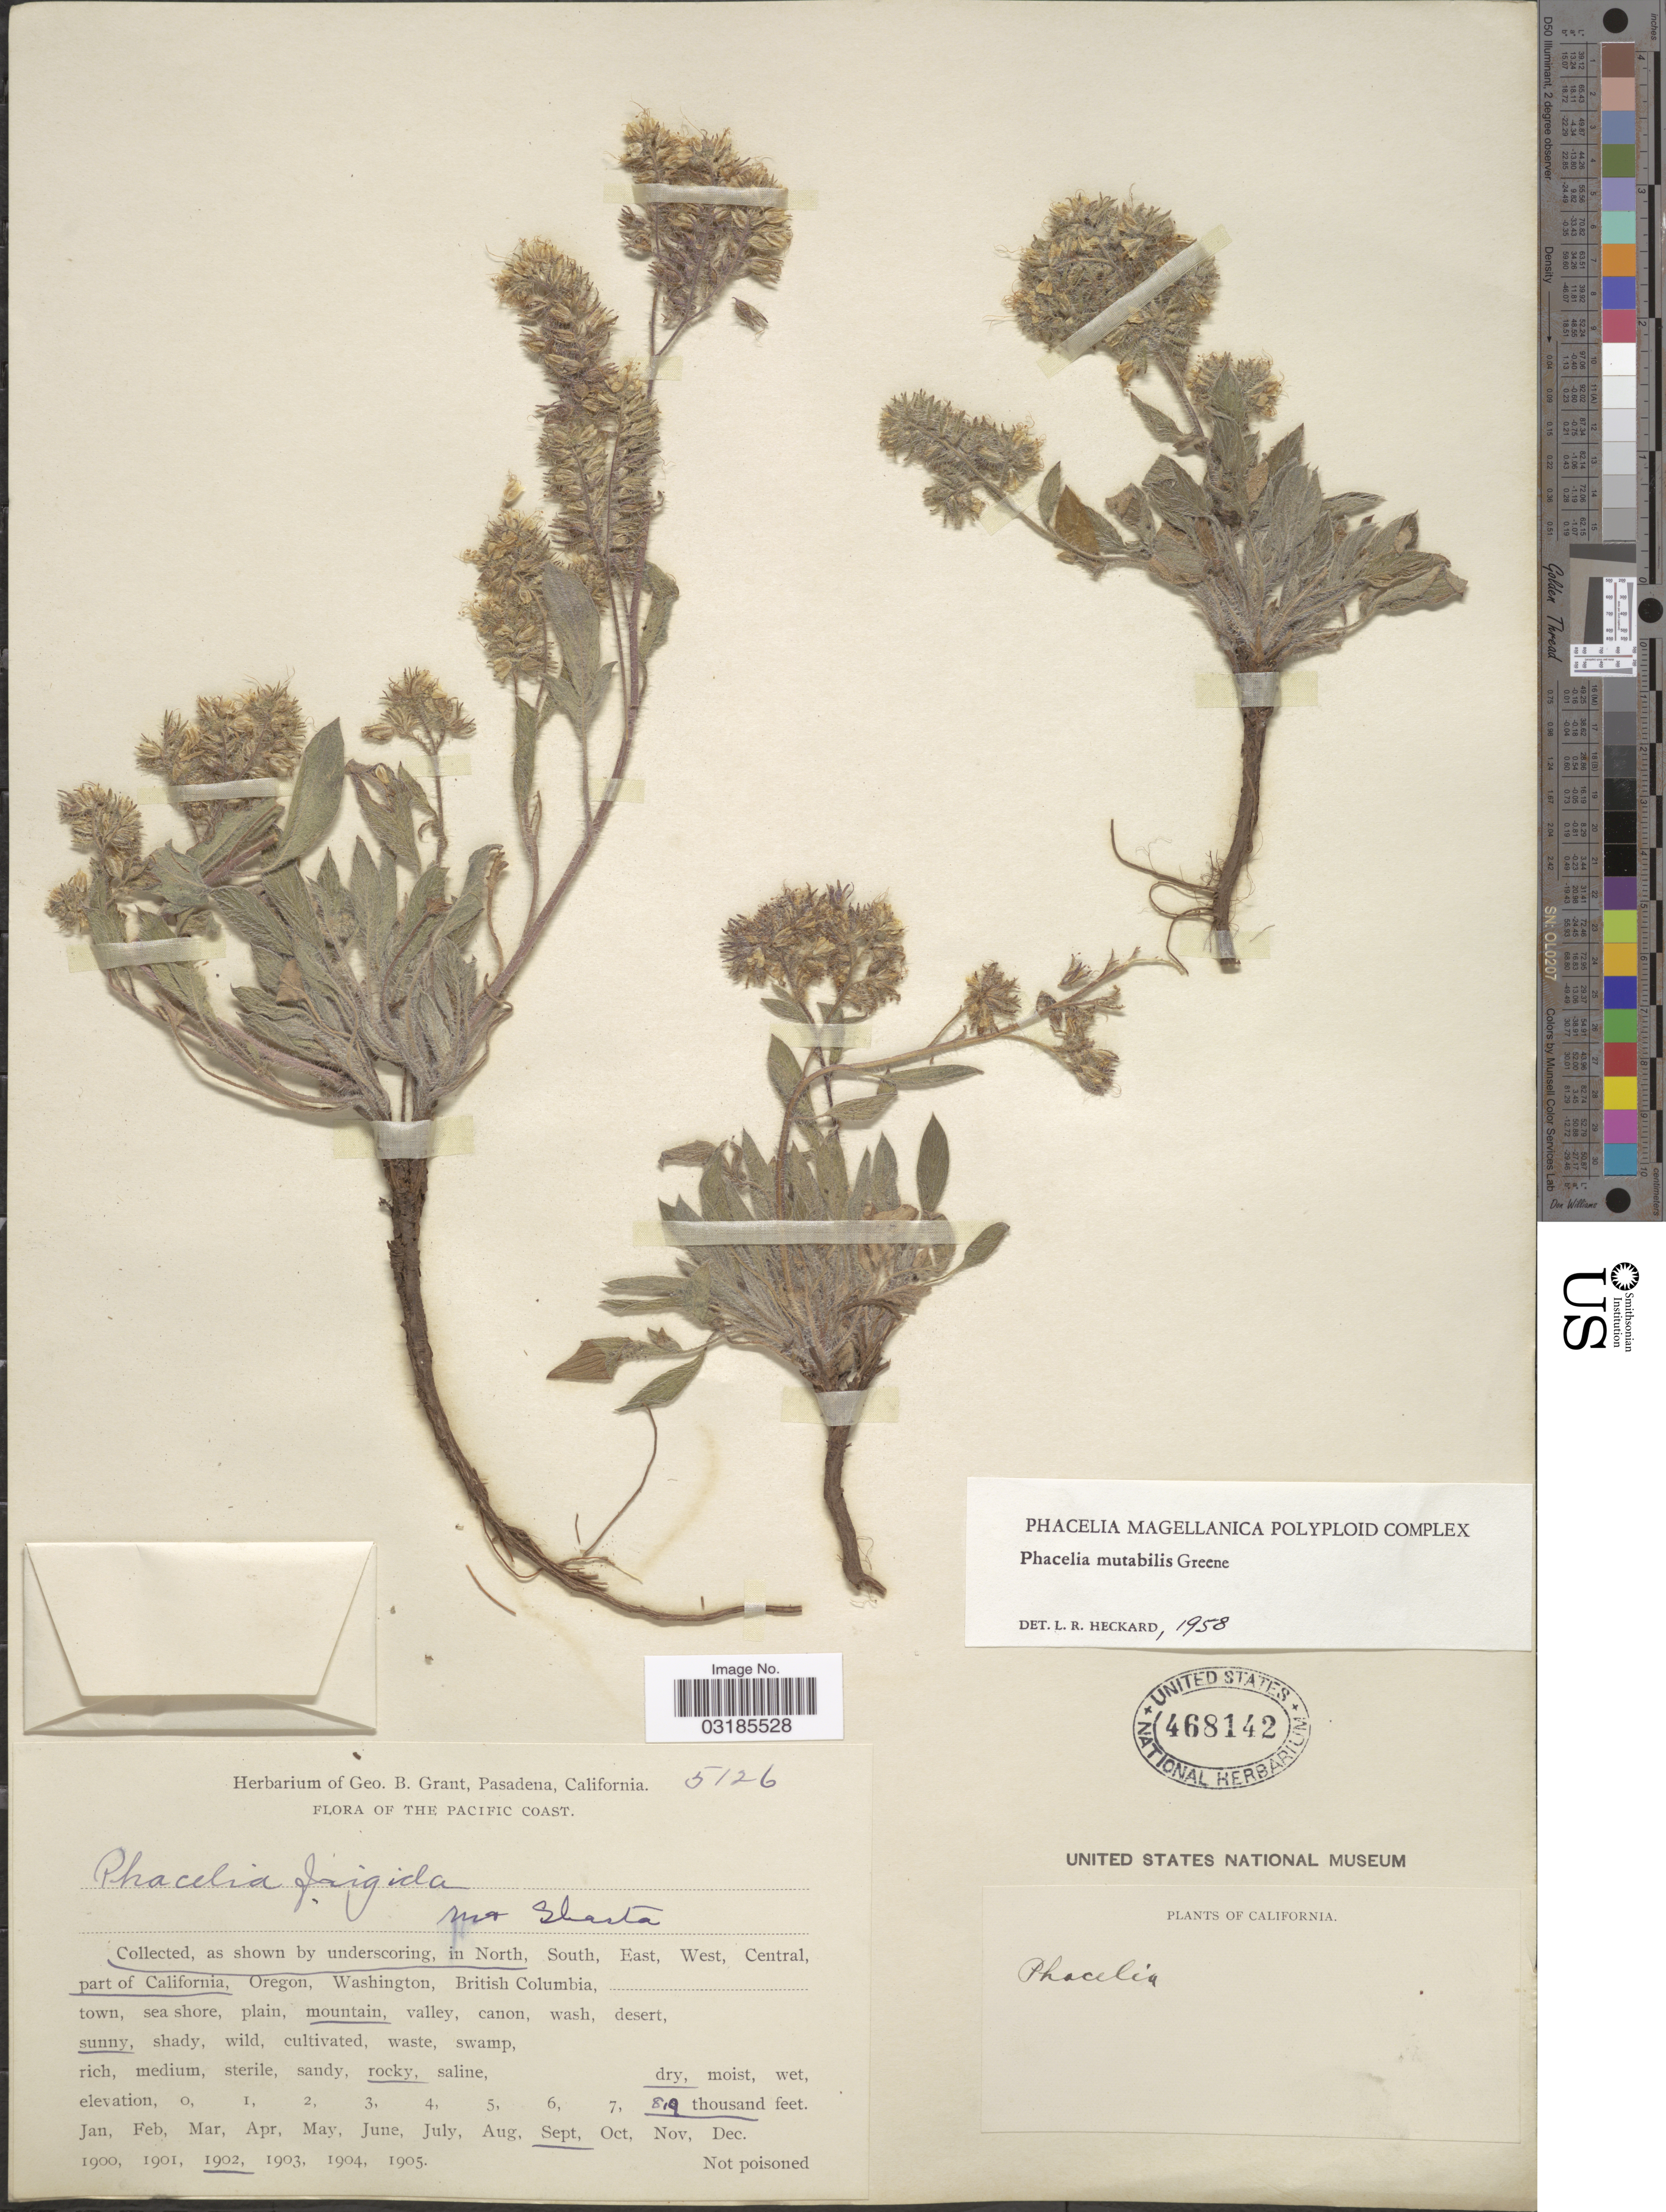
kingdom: Plantae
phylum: Tracheophyta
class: Magnoliopsida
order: Boraginales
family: Hydrophyllaceae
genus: Phacelia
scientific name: Phacelia mutabilis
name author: Greene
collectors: ex herb. Geo. B. Grant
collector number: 5126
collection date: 1902-09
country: United States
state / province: California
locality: The Pacific Coast, North part of California.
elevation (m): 2438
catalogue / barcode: US 468142